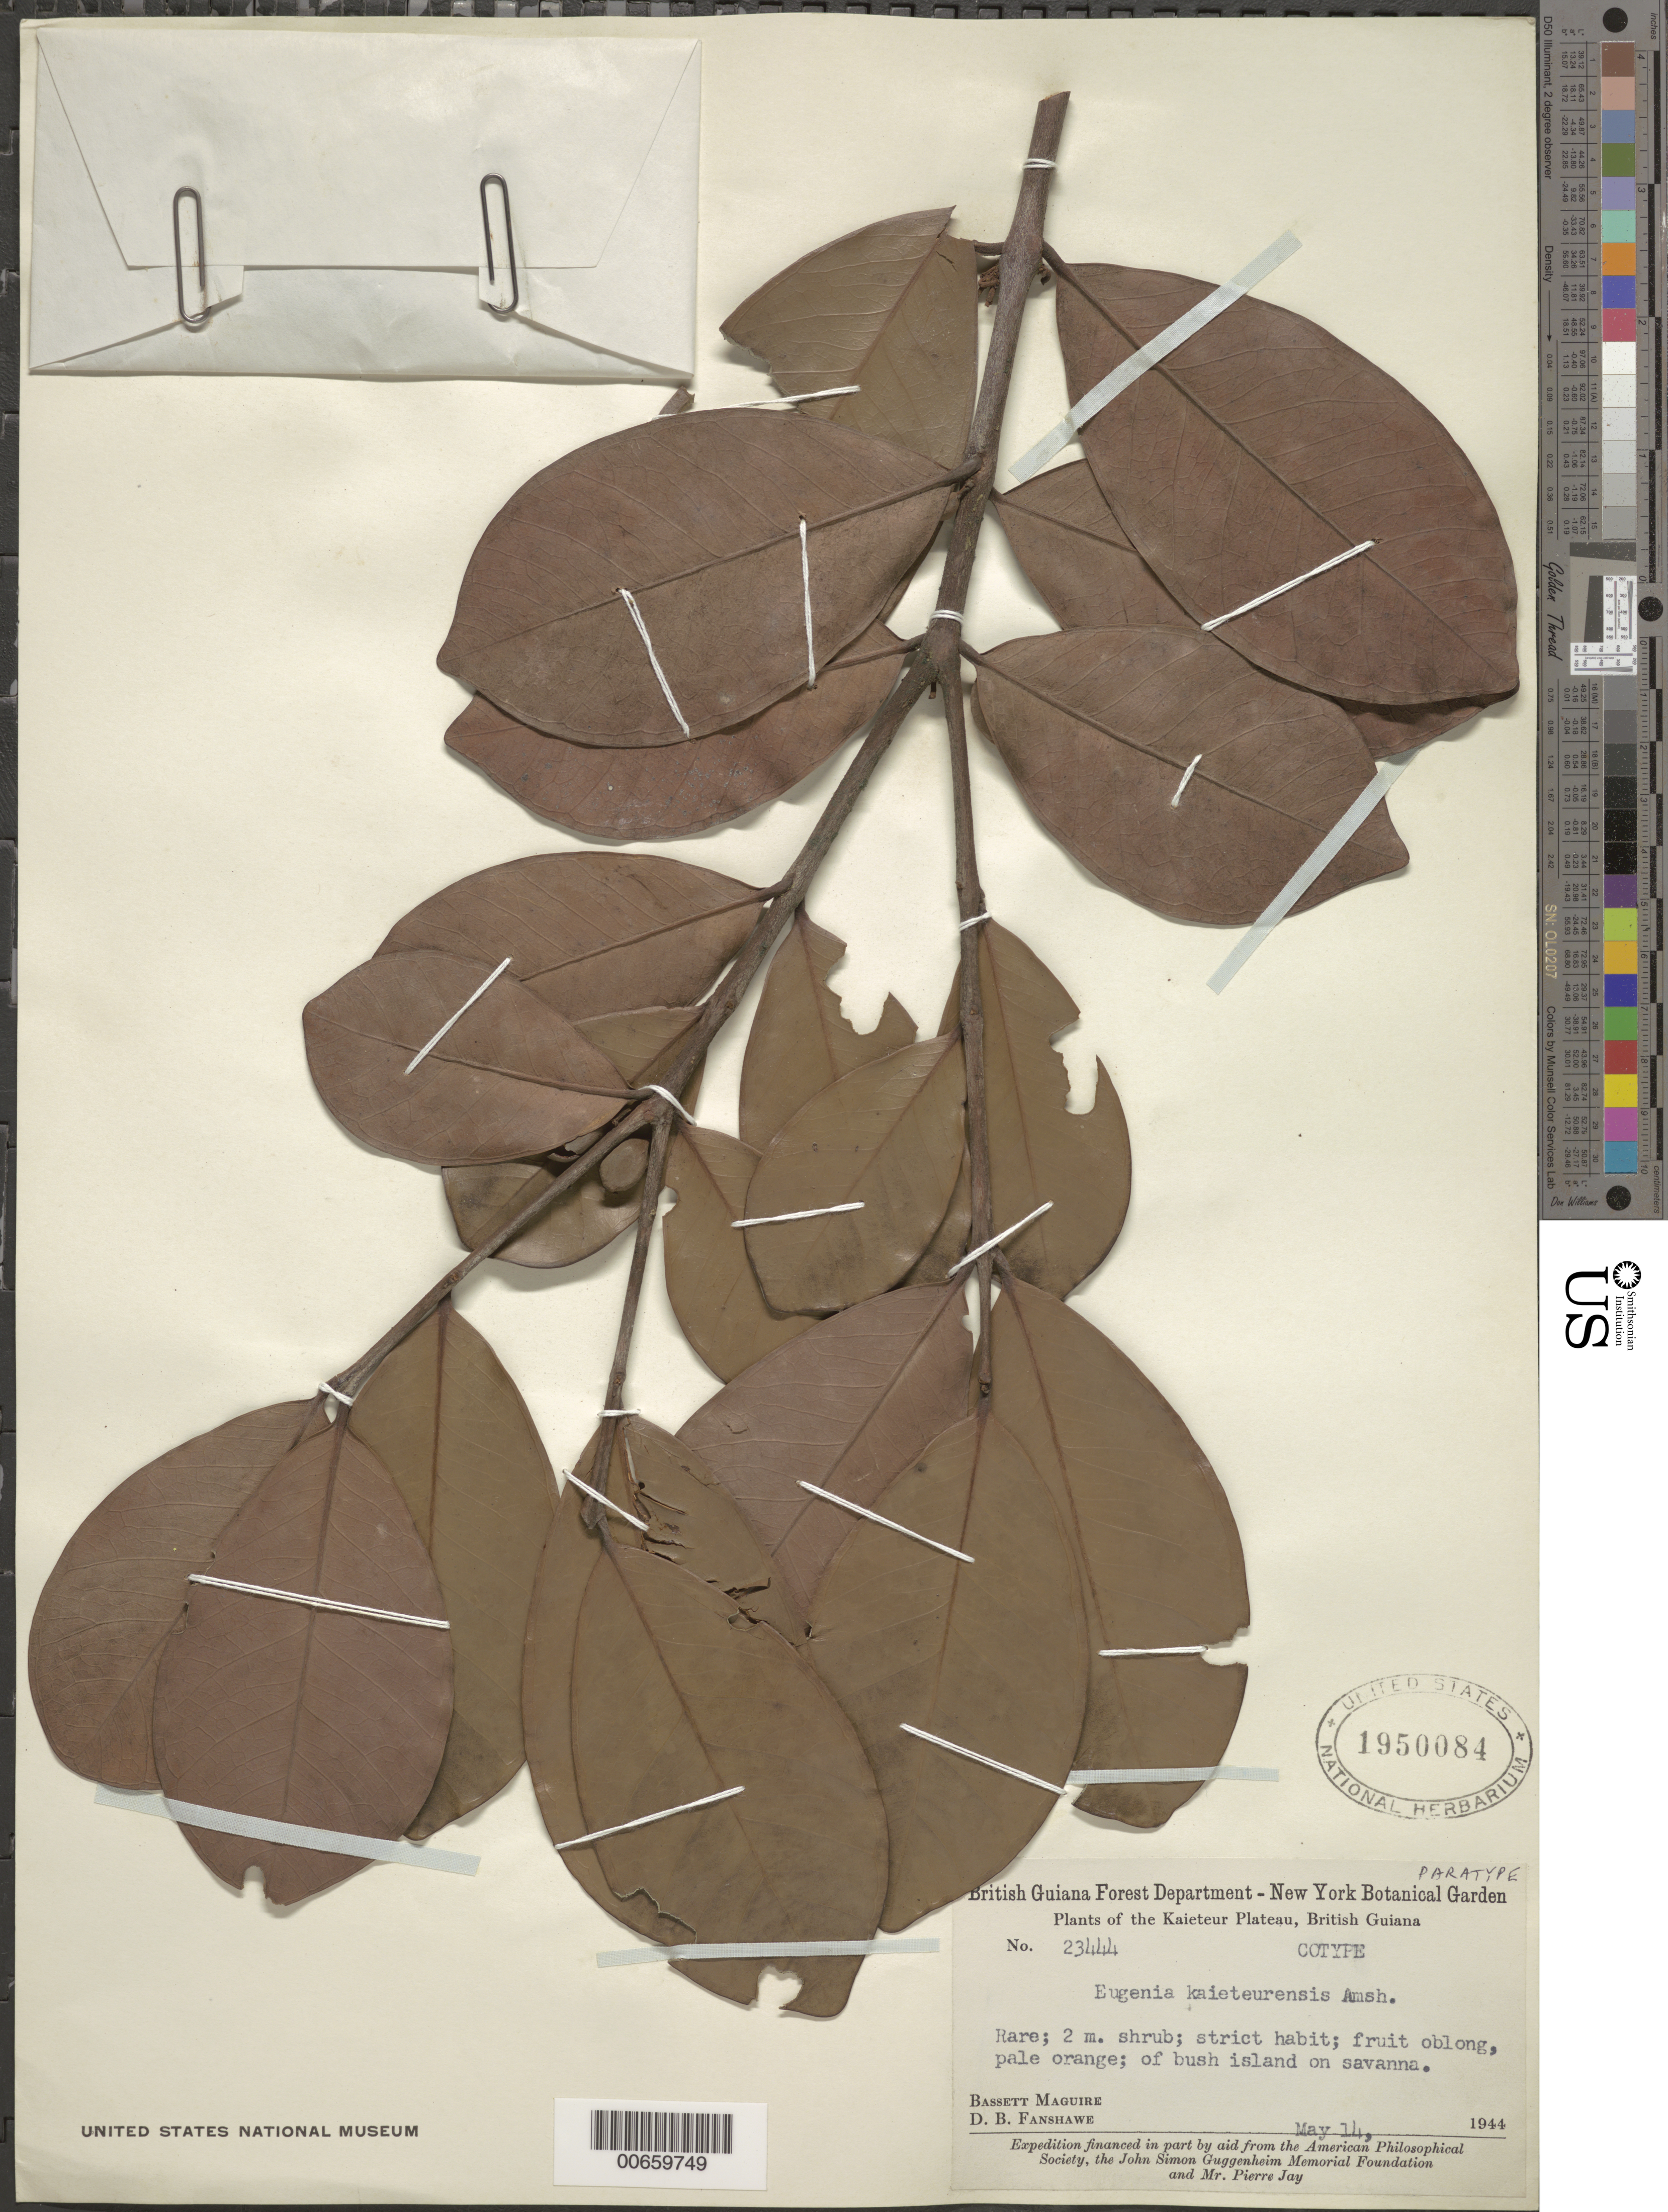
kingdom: Plantae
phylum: Tracheophyta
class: Magnoliopsida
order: Myrtales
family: Myrtaceae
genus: Eugenia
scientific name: Eugenia kaieteurensis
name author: Amshoff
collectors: B. Maguire & D. B. Fanshawe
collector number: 23444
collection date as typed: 14-May-44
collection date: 1944-05-14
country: Guyana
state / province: Potaro-Siparuni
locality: Kaieteur Plateau, Potaro River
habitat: Bush island on savanna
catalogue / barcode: US 1950084